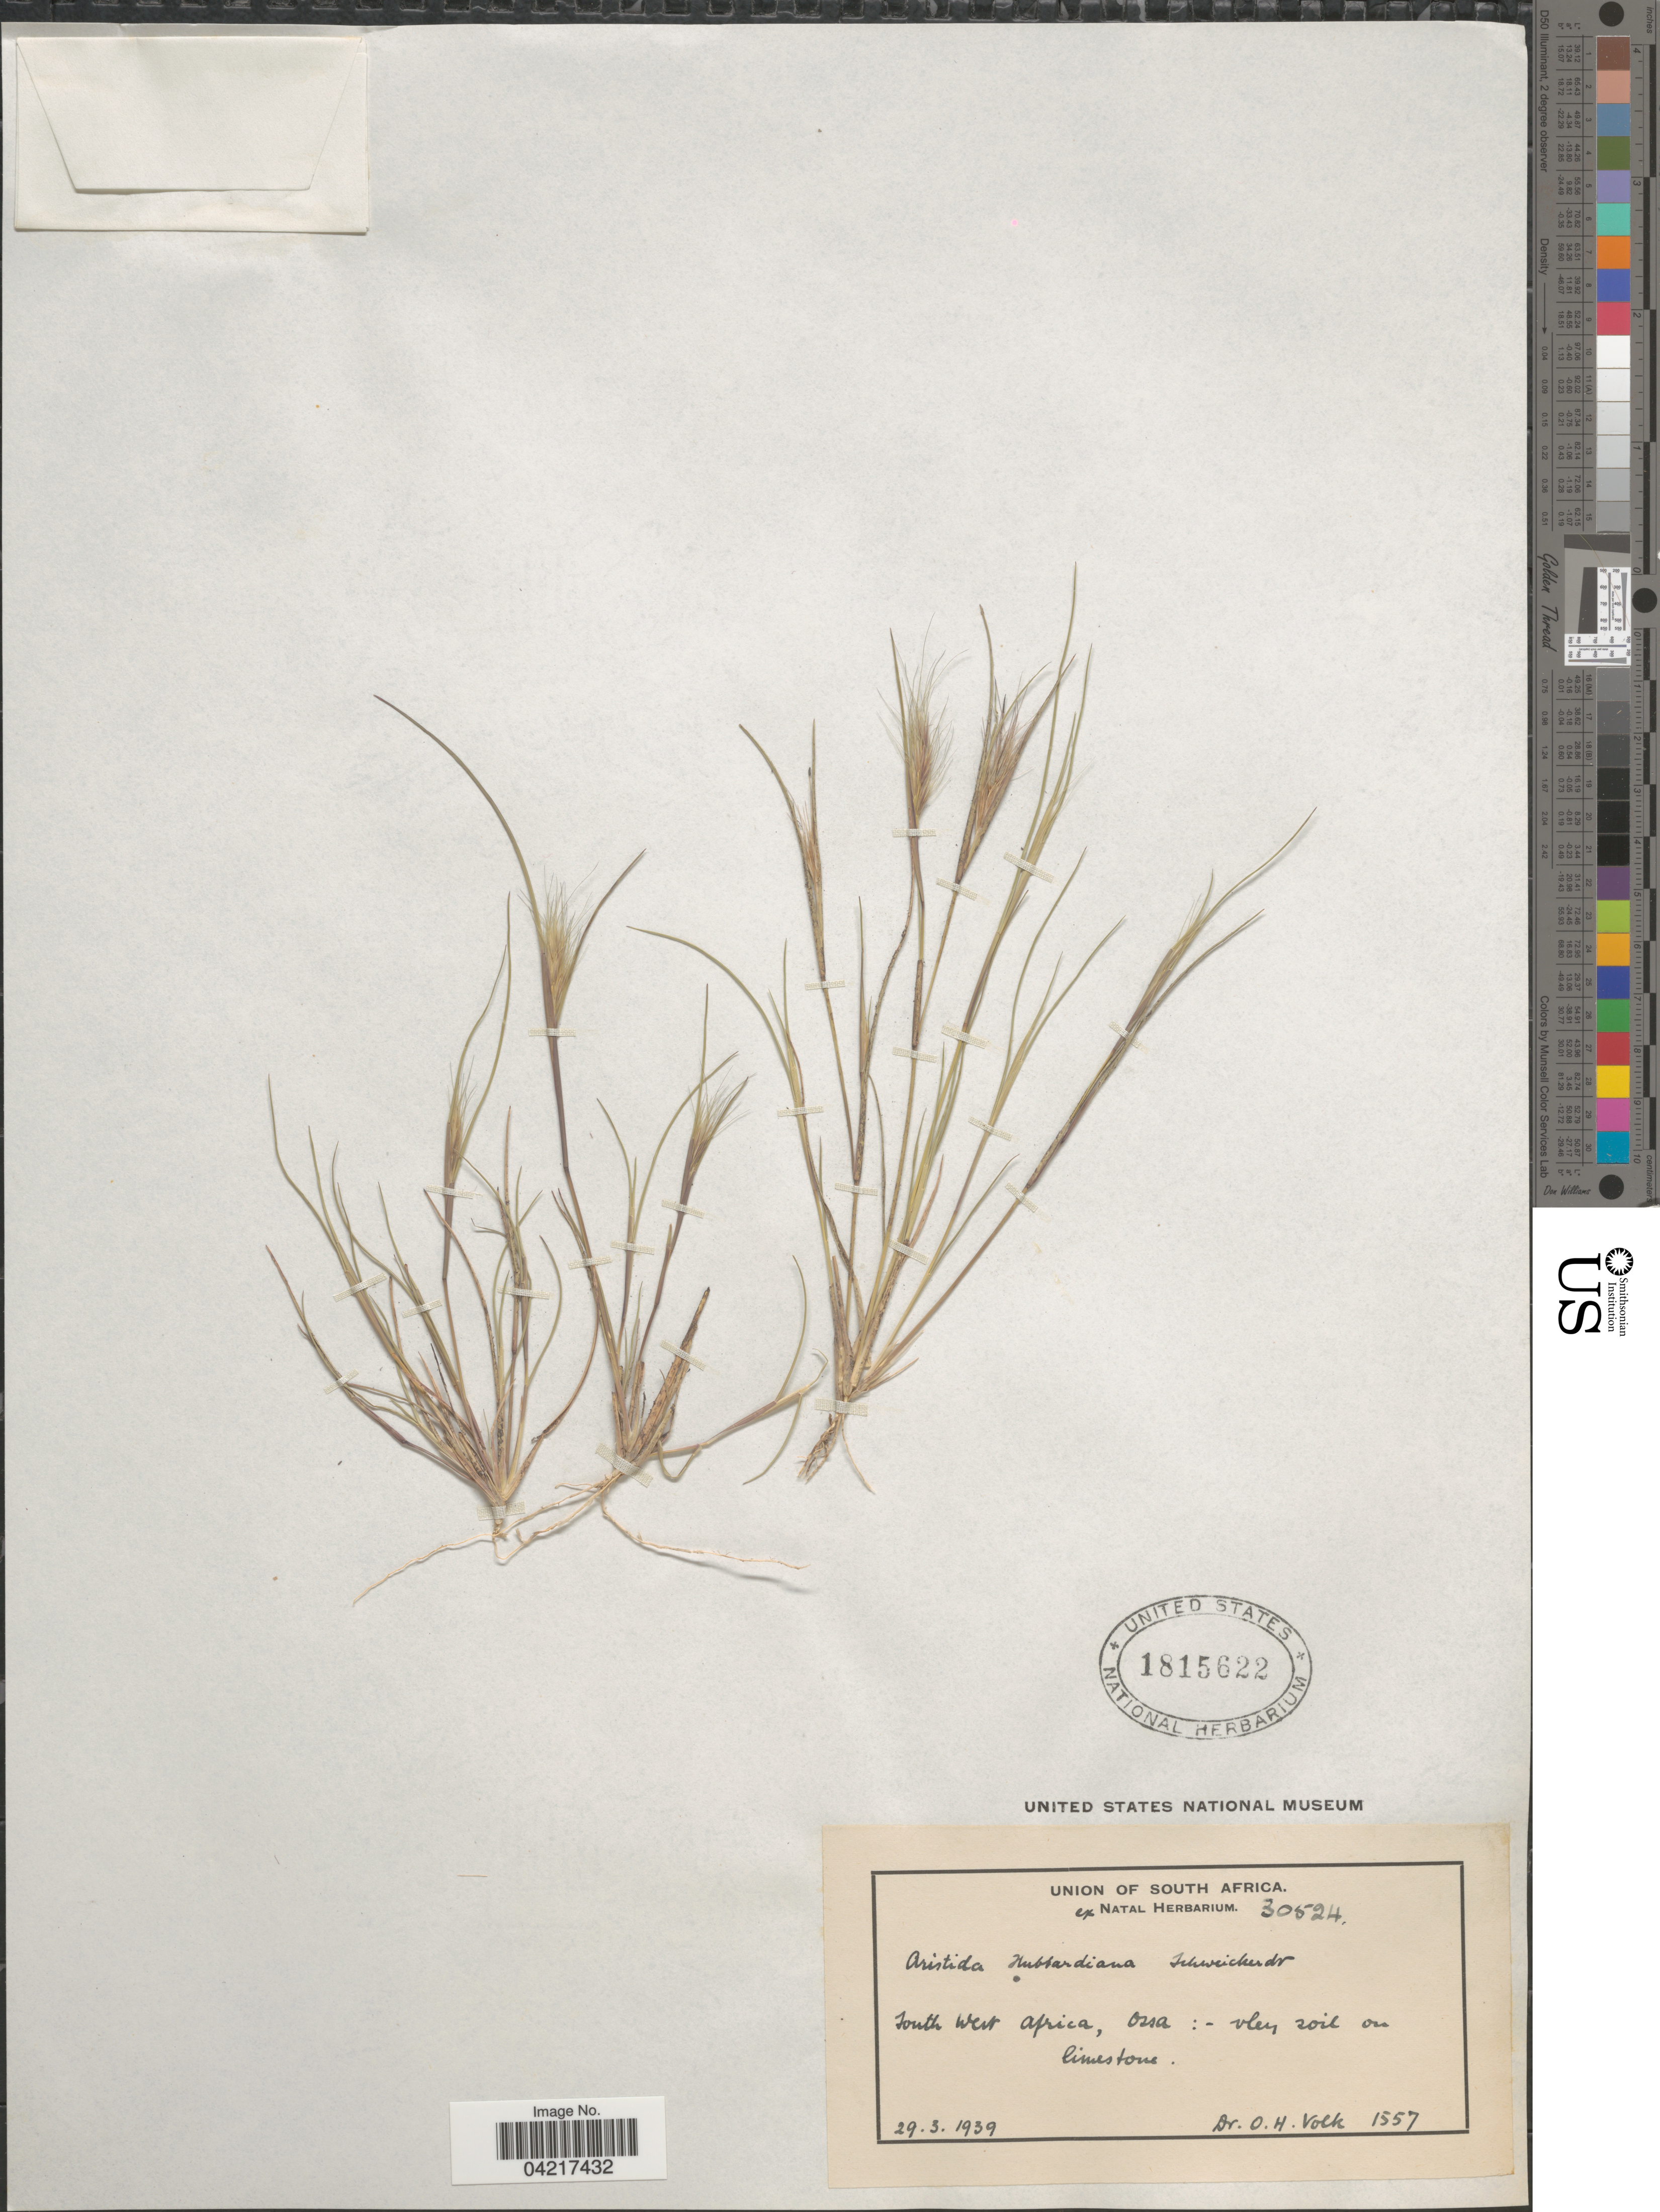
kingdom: Plantae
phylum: Tracheophyta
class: Liliopsida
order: Poales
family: Poaceae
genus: Aristida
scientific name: Aristida hubbardiana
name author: Schweick.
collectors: O. Volk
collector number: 1557/30524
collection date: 1939-03-29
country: Namibia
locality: South West Africa, Ossa.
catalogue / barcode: US 1815622